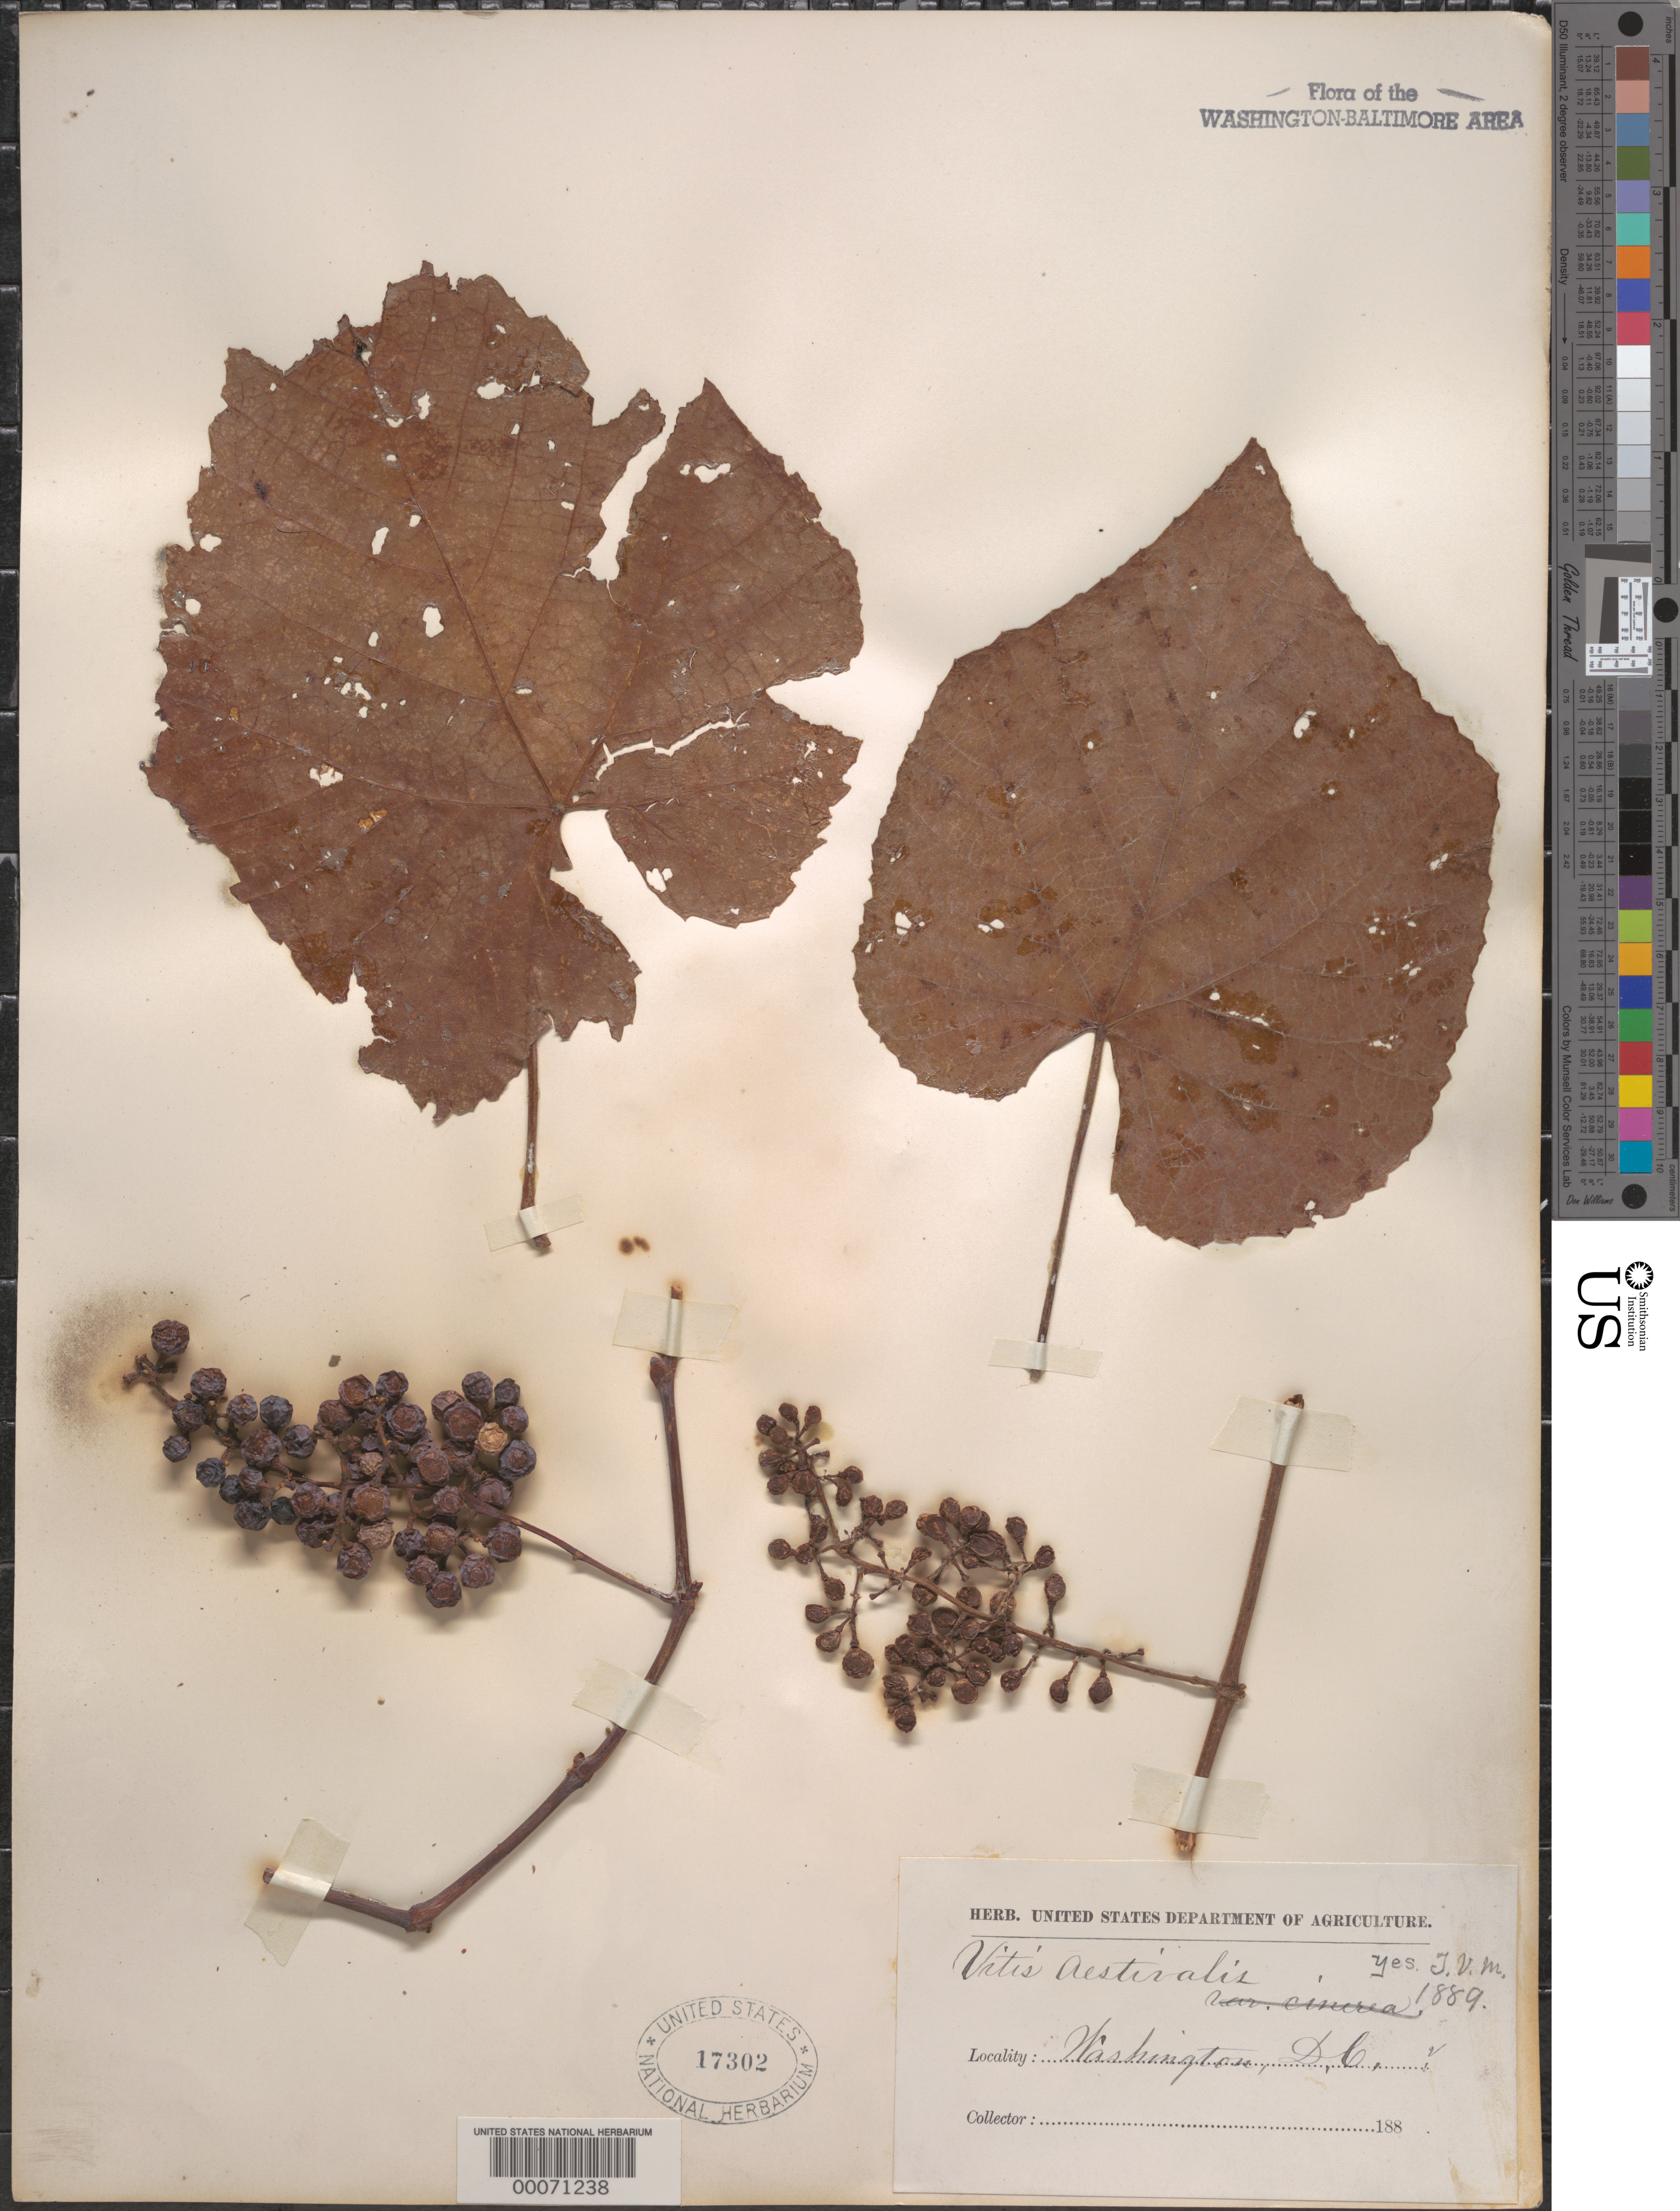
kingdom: Plantae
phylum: Tracheophyta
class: Magnoliopsida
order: Vitales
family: Vitaceae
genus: Vitis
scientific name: Vitis aestivalis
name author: Michx.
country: United States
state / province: District of Columbia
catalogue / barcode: US 17302